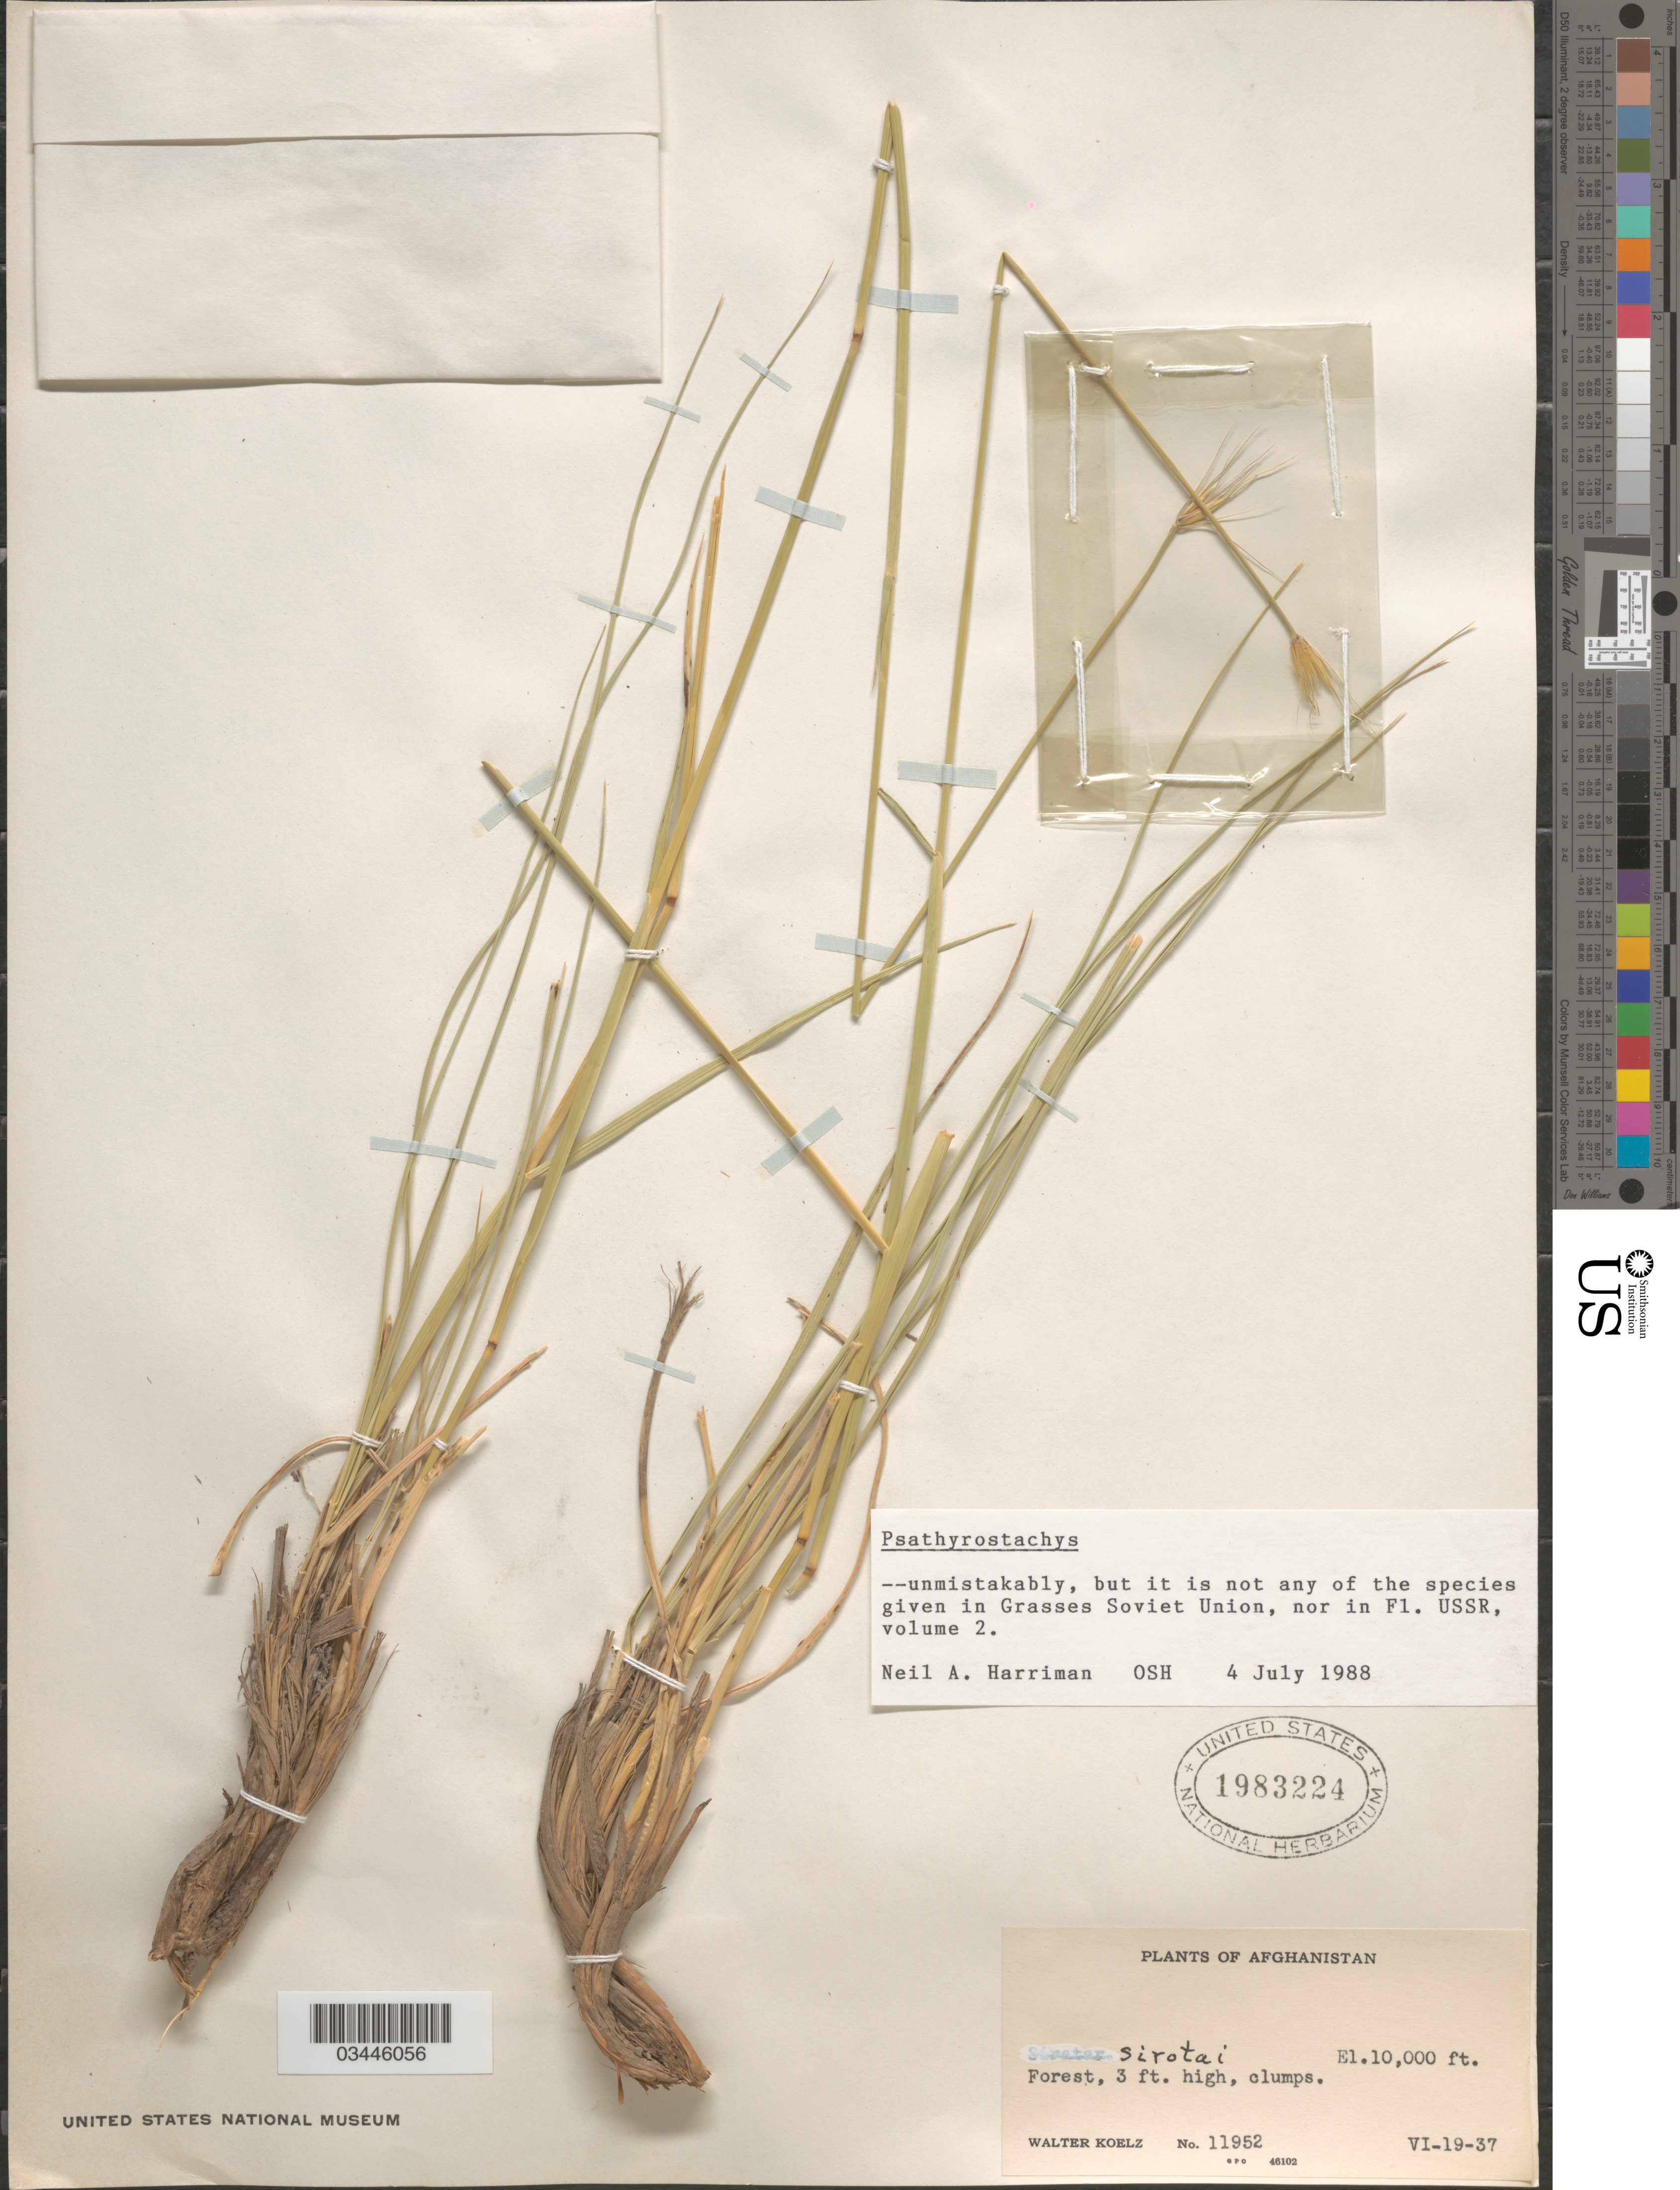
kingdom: Plantae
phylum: Tracheophyta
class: Liliopsida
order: Poales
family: Poaceae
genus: Psathyrostachys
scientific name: Psathyrostachys sp.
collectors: W. N. Koelz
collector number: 11952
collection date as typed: Transcribed d/m/y: 19/6/37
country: Afghanistan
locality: Sirotai.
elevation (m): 3048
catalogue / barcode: US 1983224